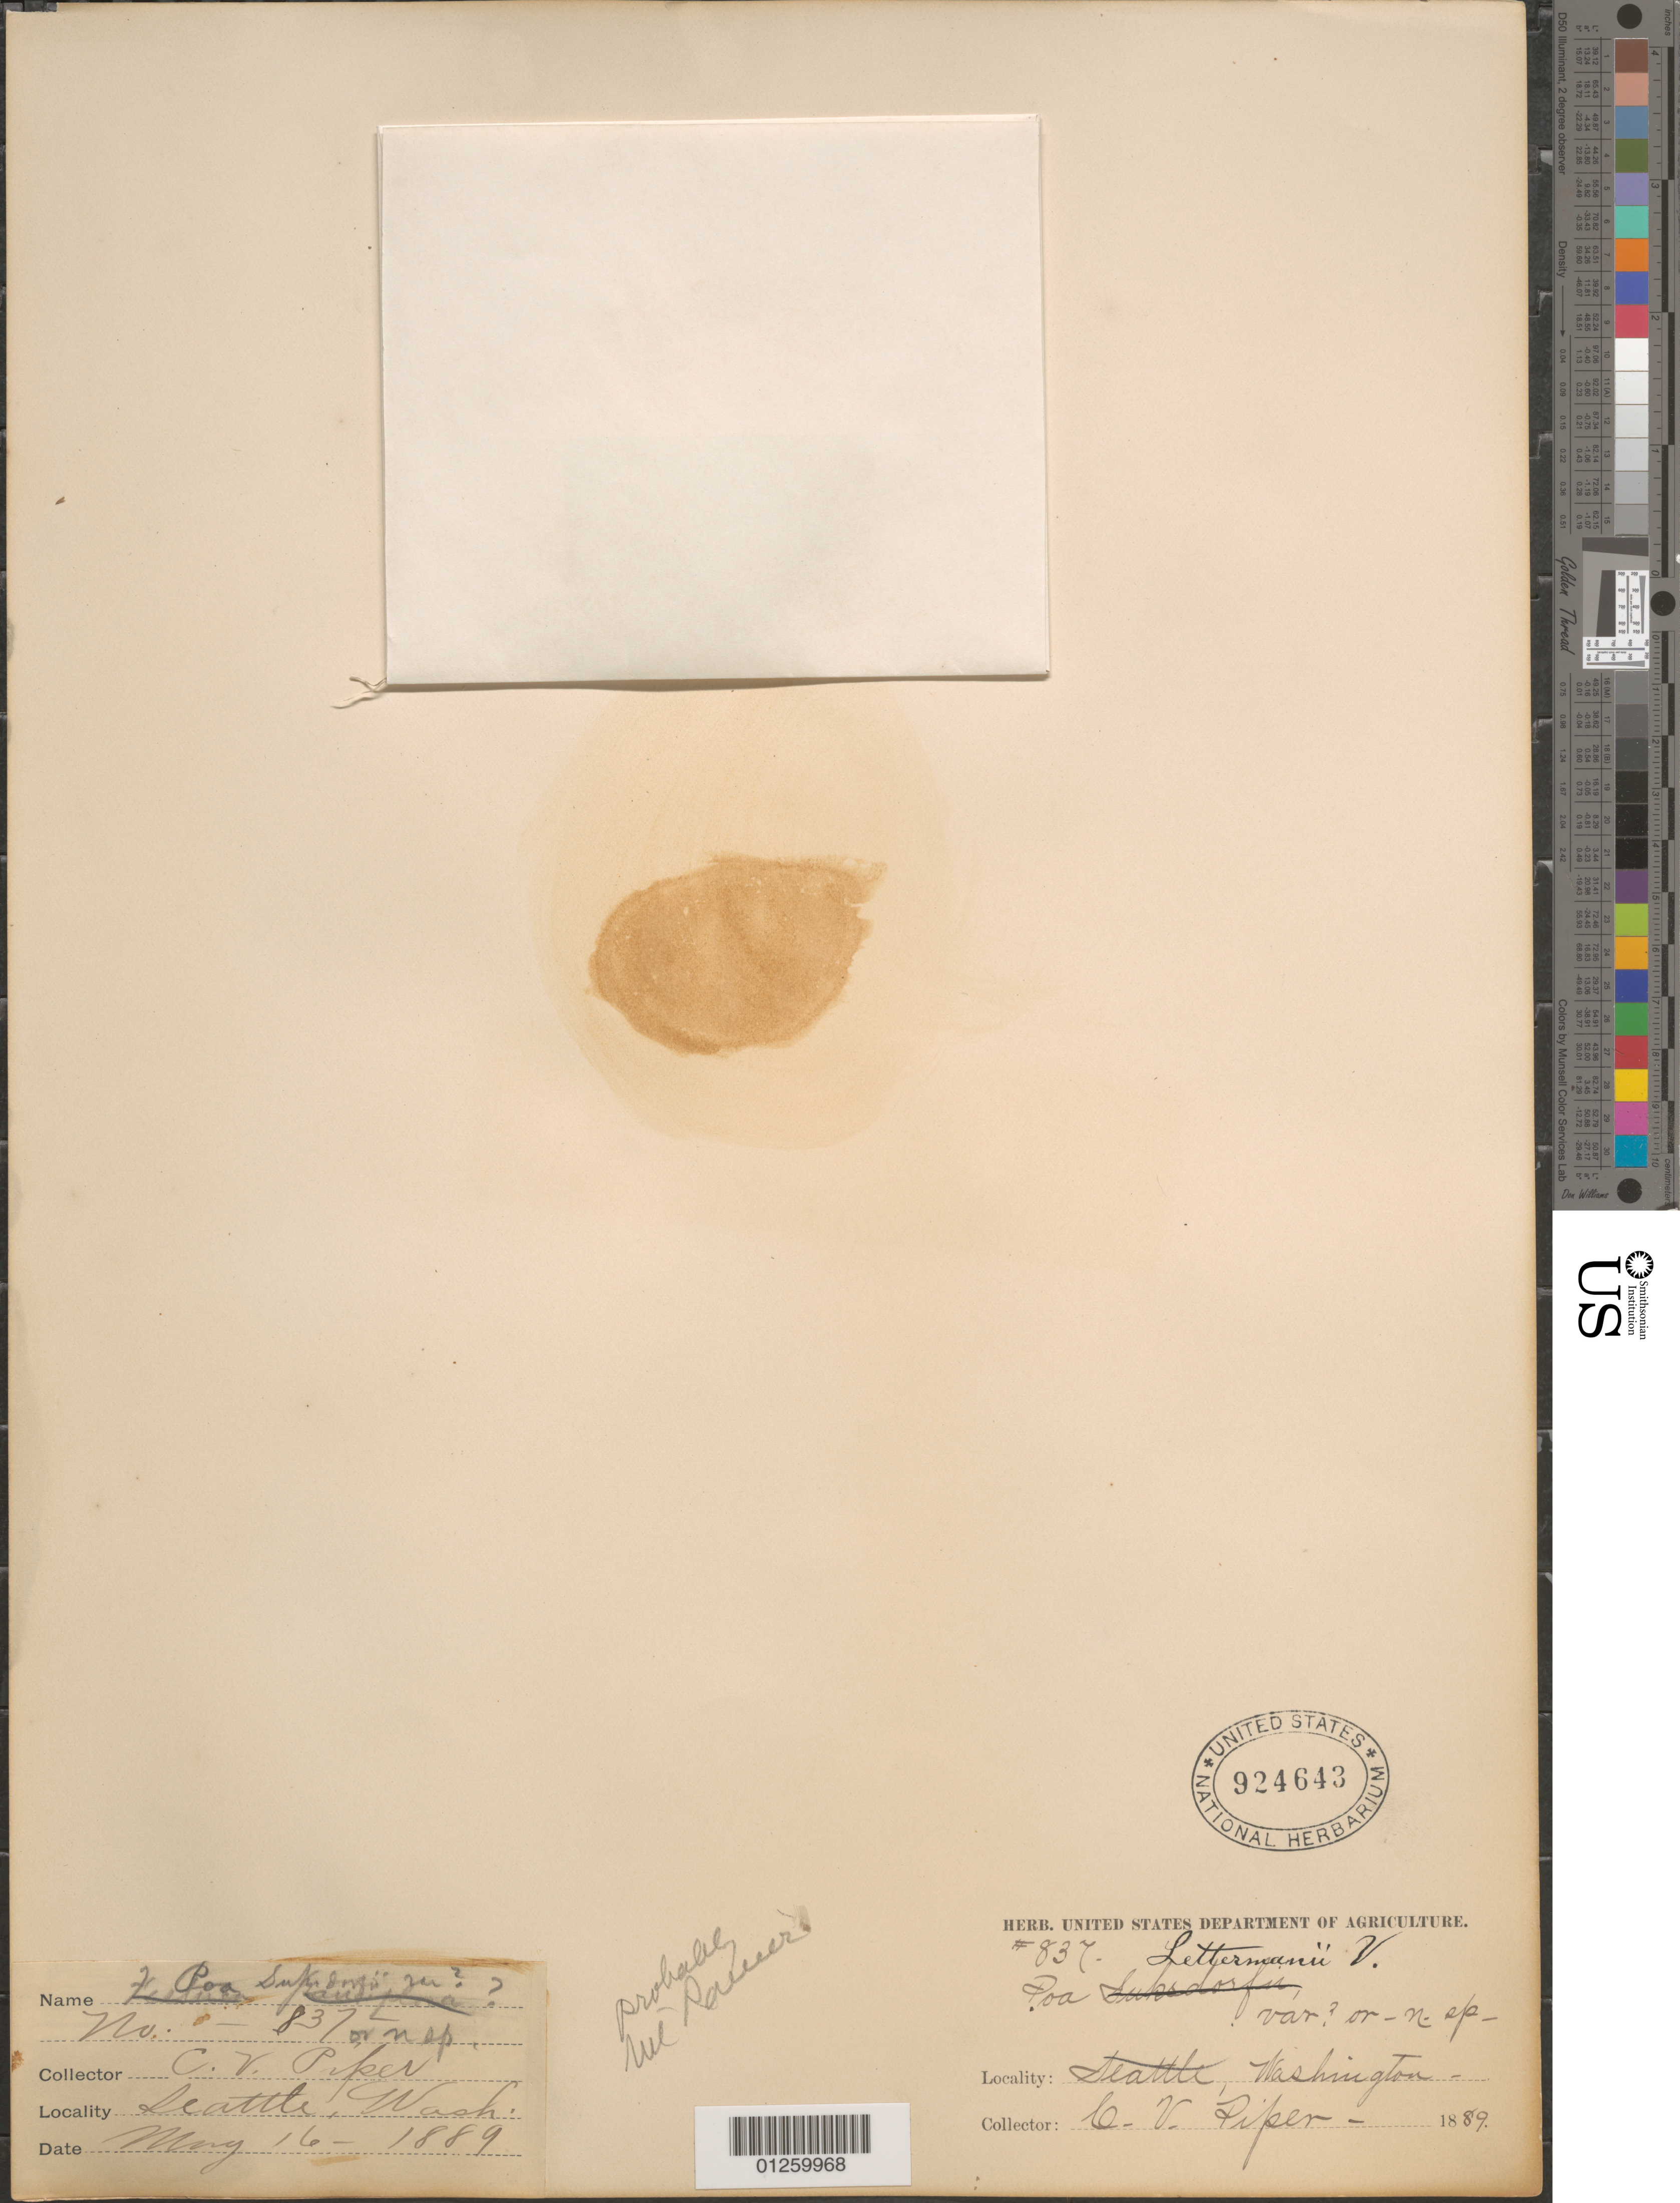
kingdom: Plantae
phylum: Tracheophyta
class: Liliopsida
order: Poales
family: Poaceae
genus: Poa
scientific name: Poa lettermanii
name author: Vasey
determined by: Soreng, Robert J., Research Associate (BOT), Smithsonian Institution - National Museum of Natural History (UNITED STATES)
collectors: C. V. Piper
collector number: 837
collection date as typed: May 16 - 1889.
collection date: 1889-05-16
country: United States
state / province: Washington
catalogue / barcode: US 924643